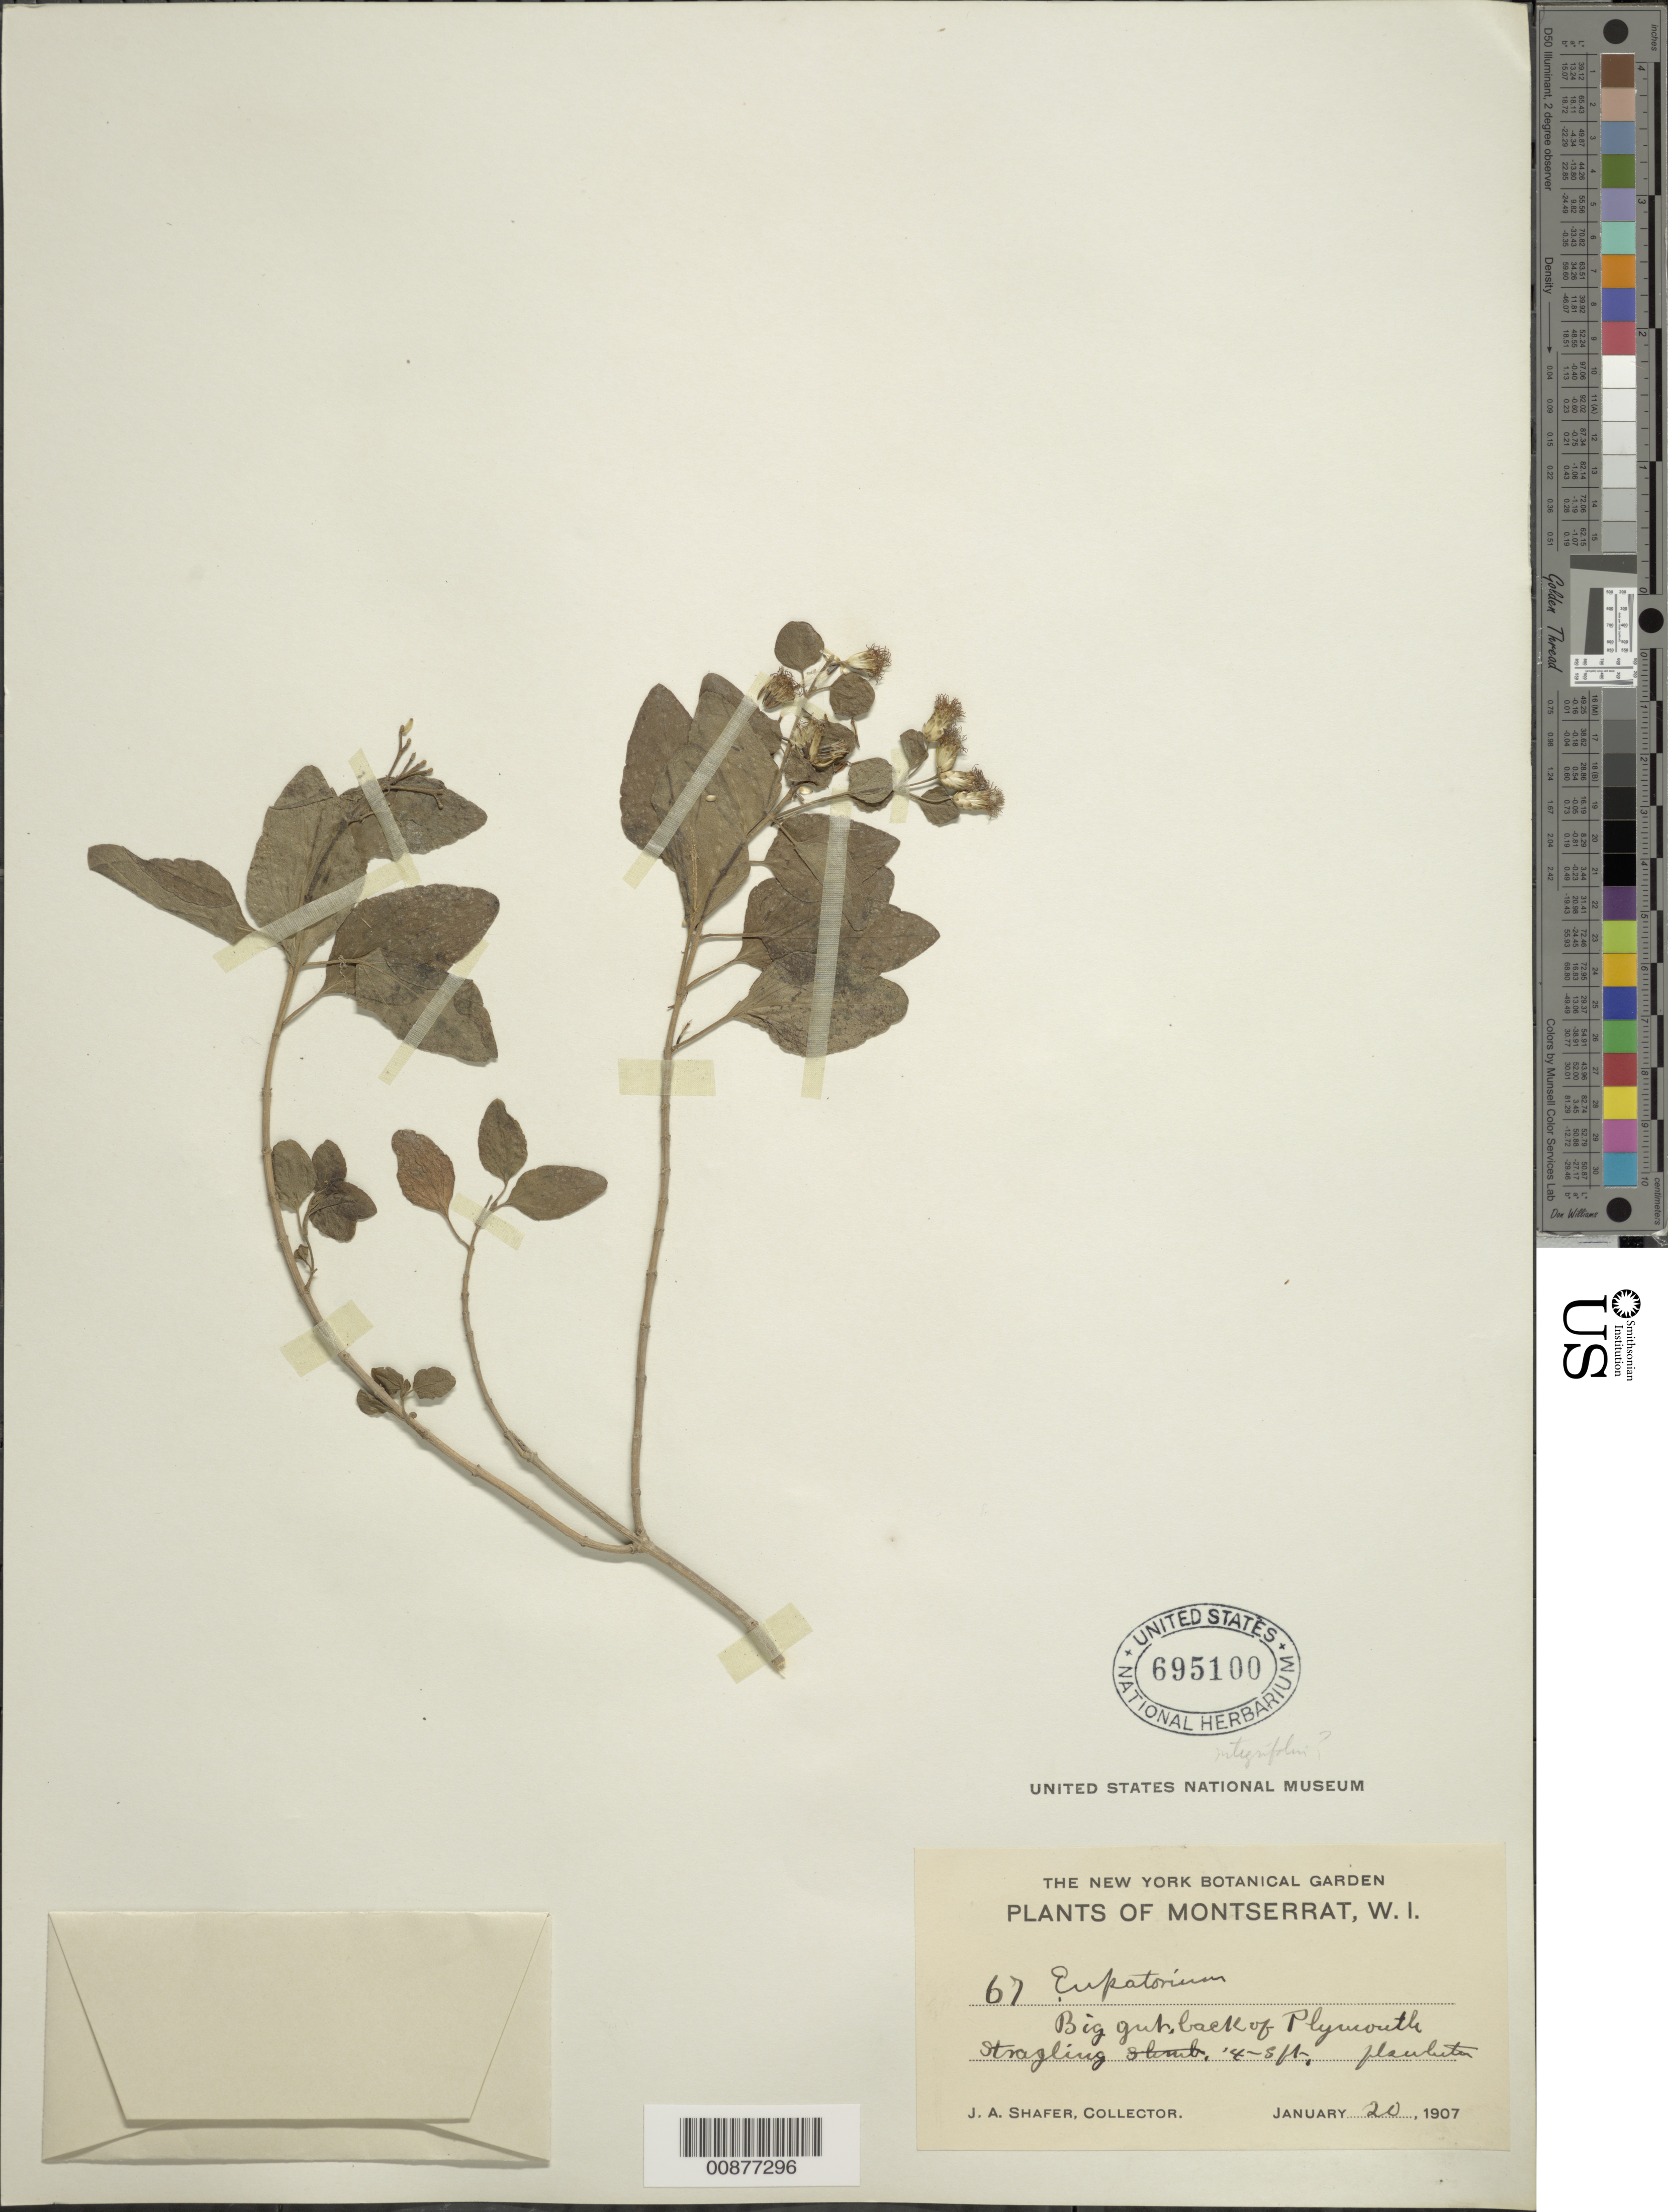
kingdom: Plantae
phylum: Tracheophyta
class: Magnoliopsida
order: Asterales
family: Asteraceae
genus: Chromolaena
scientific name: Chromolaena integrifolia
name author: (Lam.) R.M. King & H. Rob.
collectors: J. A. Shafer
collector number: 67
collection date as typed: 20 Jan 1907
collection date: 1907-01-20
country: Montserrat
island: Montserrat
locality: Big Gut (sp?), back of Plymouth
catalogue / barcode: US 695100